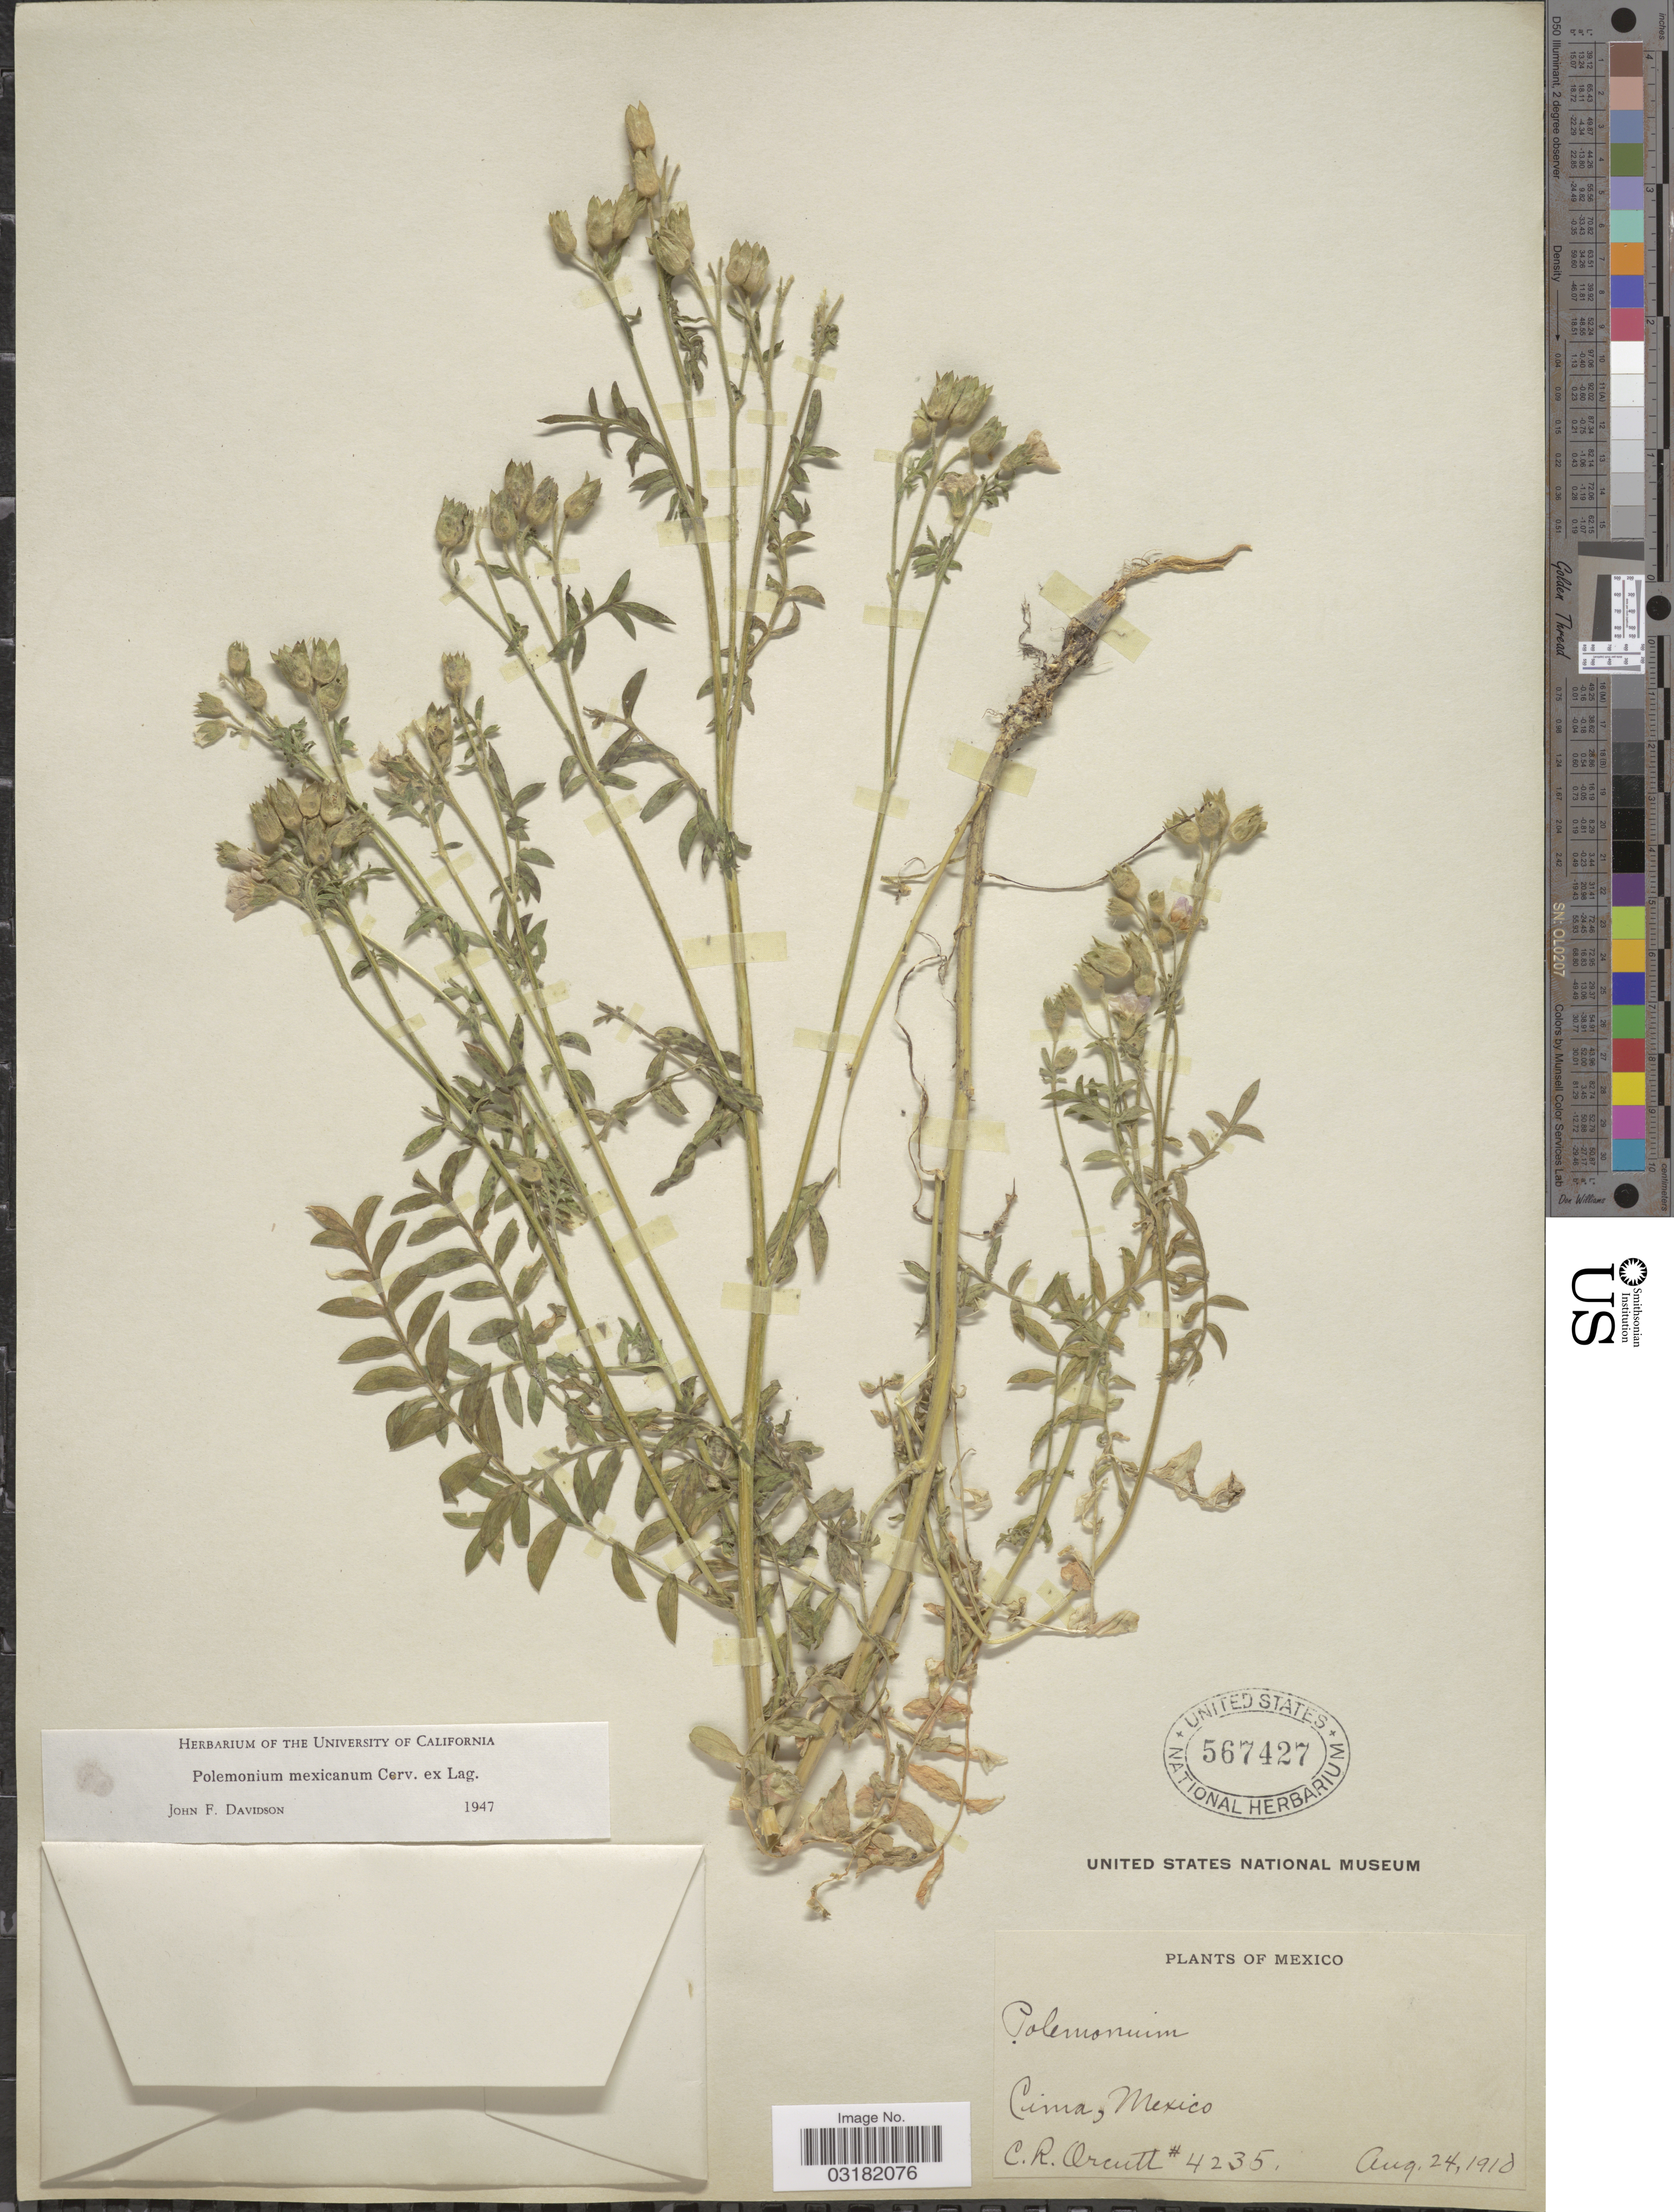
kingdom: Plantae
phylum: Tracheophyta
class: Magnoliopsida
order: Ericales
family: Polemoniaceae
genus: Polemonium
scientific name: Polemonium mexicanum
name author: Cerv. ex Lag.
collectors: C. R. Orcutt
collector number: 4235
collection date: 1910-08-24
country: Mexico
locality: Cima.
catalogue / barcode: US 567427